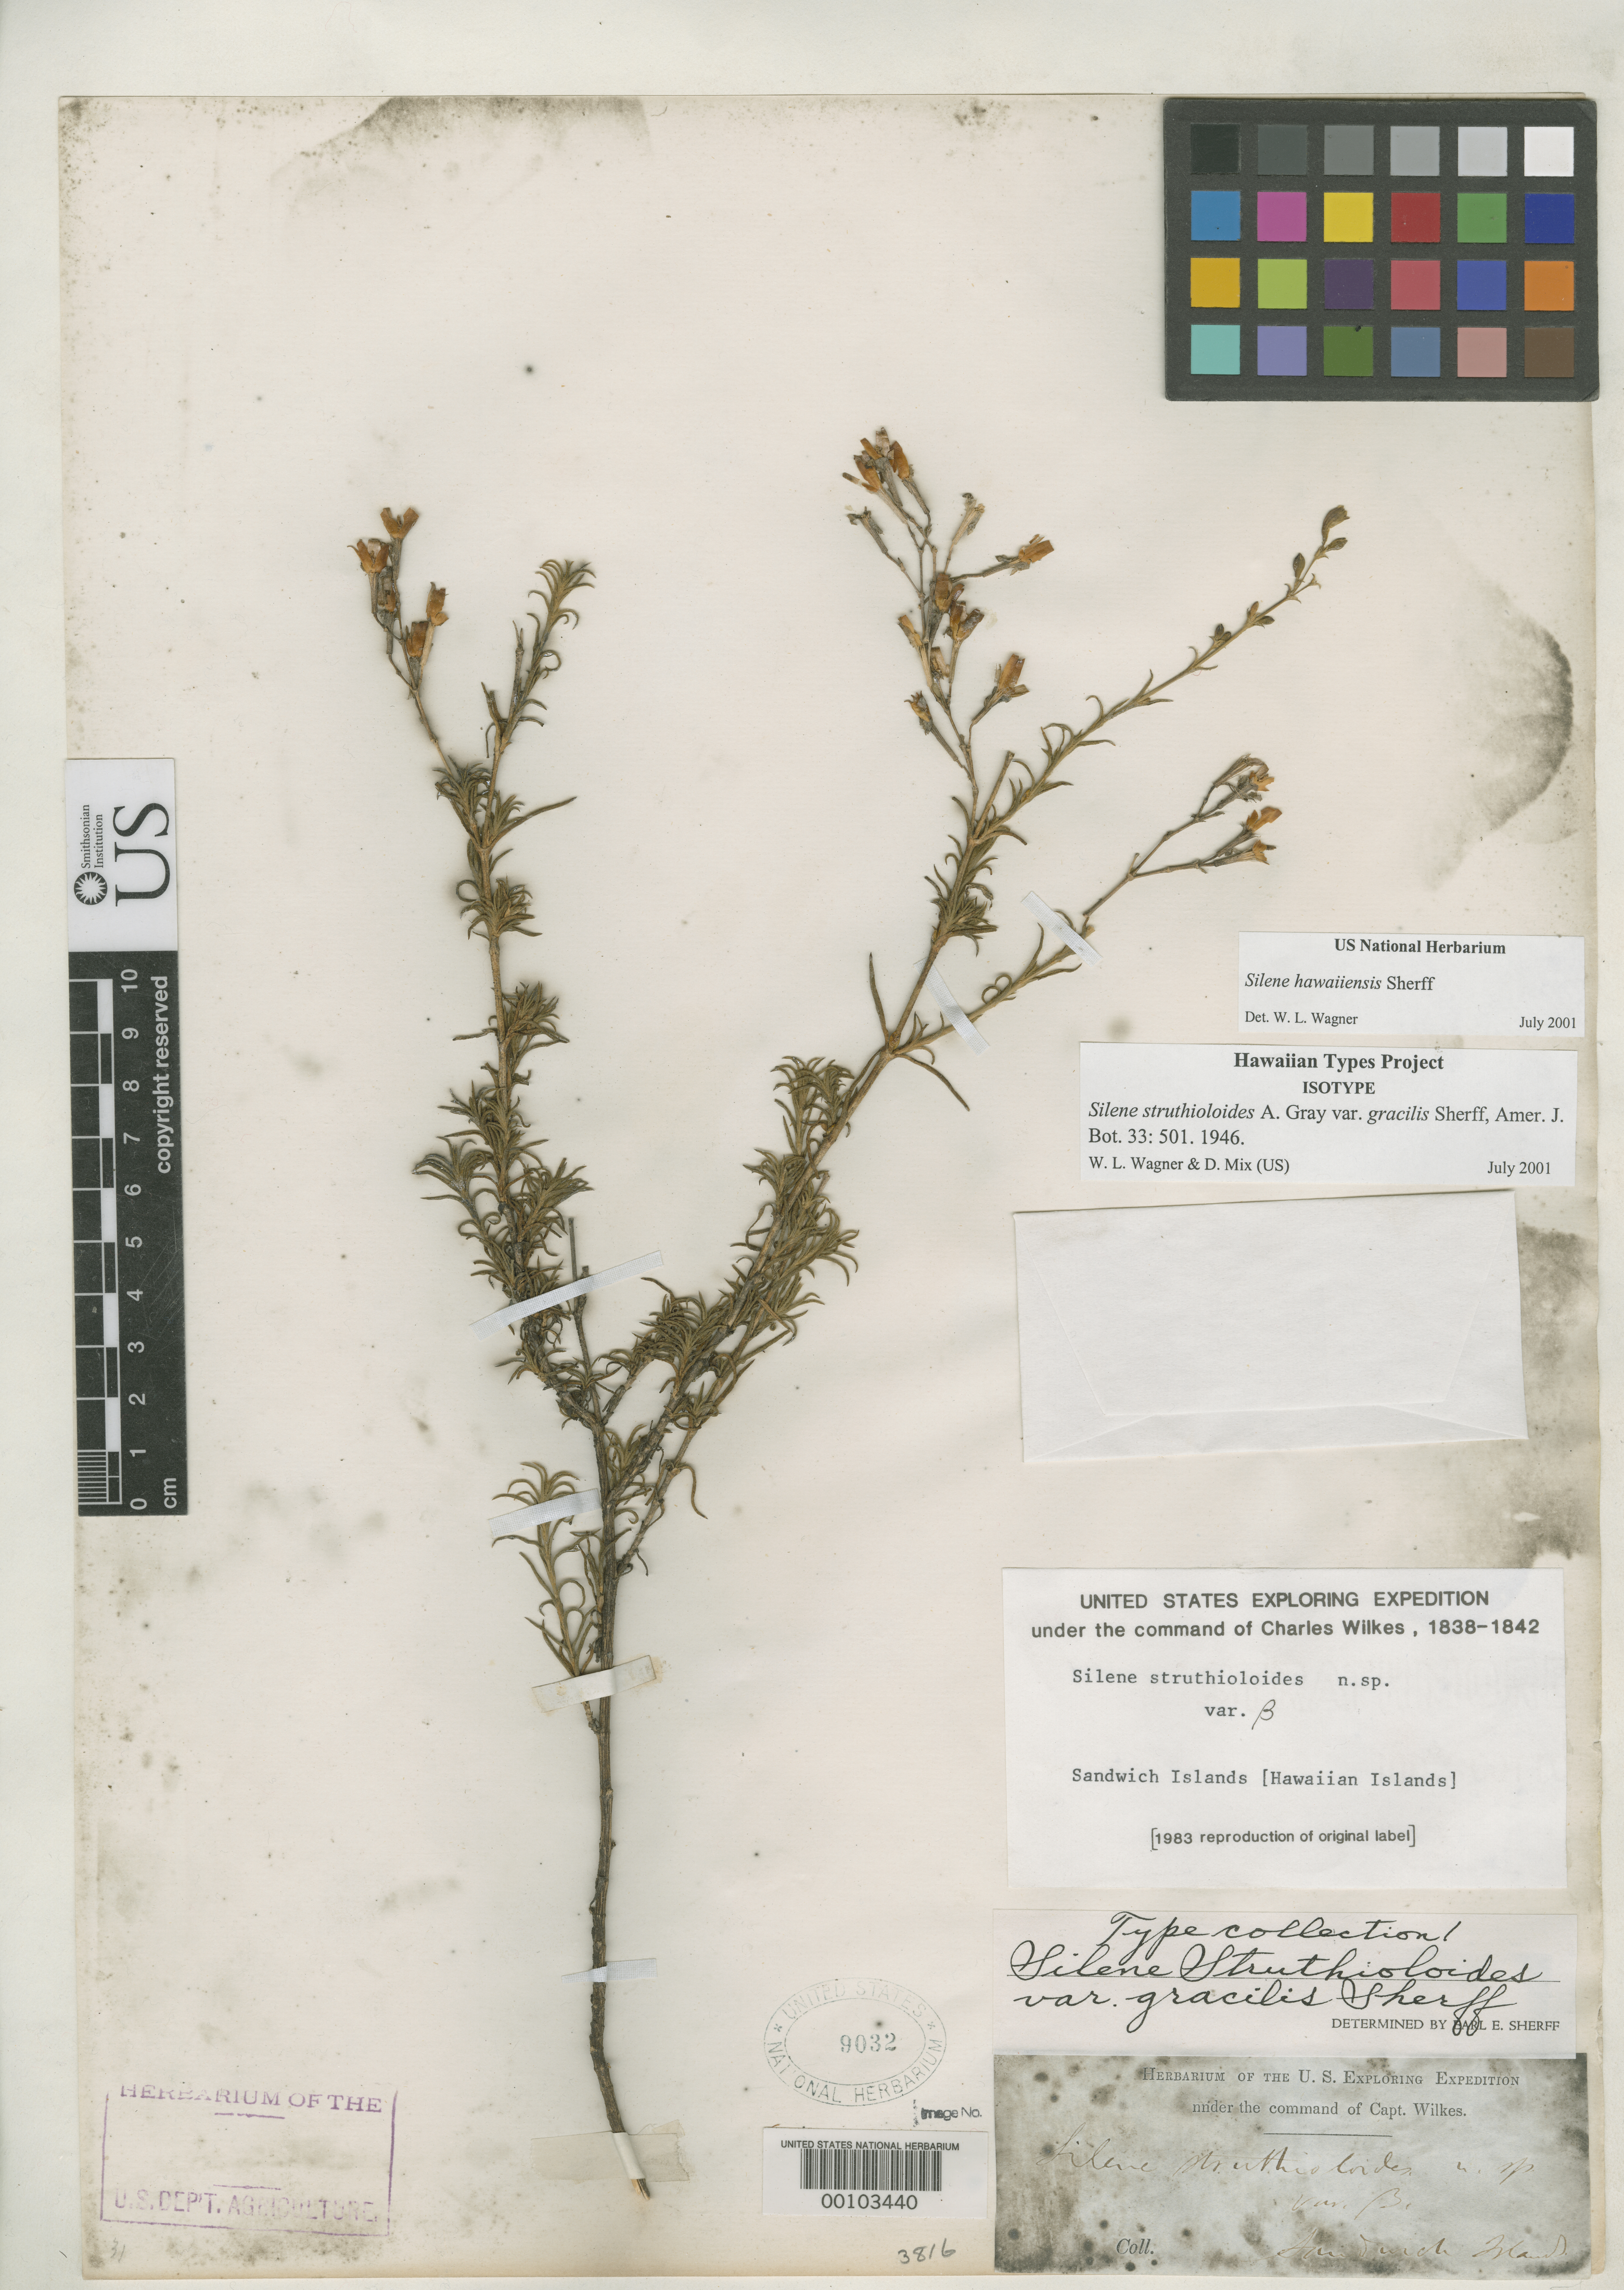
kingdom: Plantae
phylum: Tracheophyta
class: Magnoliopsida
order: Caryophyllales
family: Caryophyllaceae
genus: Silene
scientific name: Silene struthioloides var. gracilis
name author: Sherff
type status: Isotype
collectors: Wilkes Explor. Exped.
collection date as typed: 1838 to -- --- 1842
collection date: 1838/1842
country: United States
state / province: Hawaii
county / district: Hawaii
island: Hawaii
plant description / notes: Based on Silene struthioloides var. ß A. Gray (1854); 3 herbaria cited for type collection (GH, NY, US), no holotype designated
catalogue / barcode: US 9032